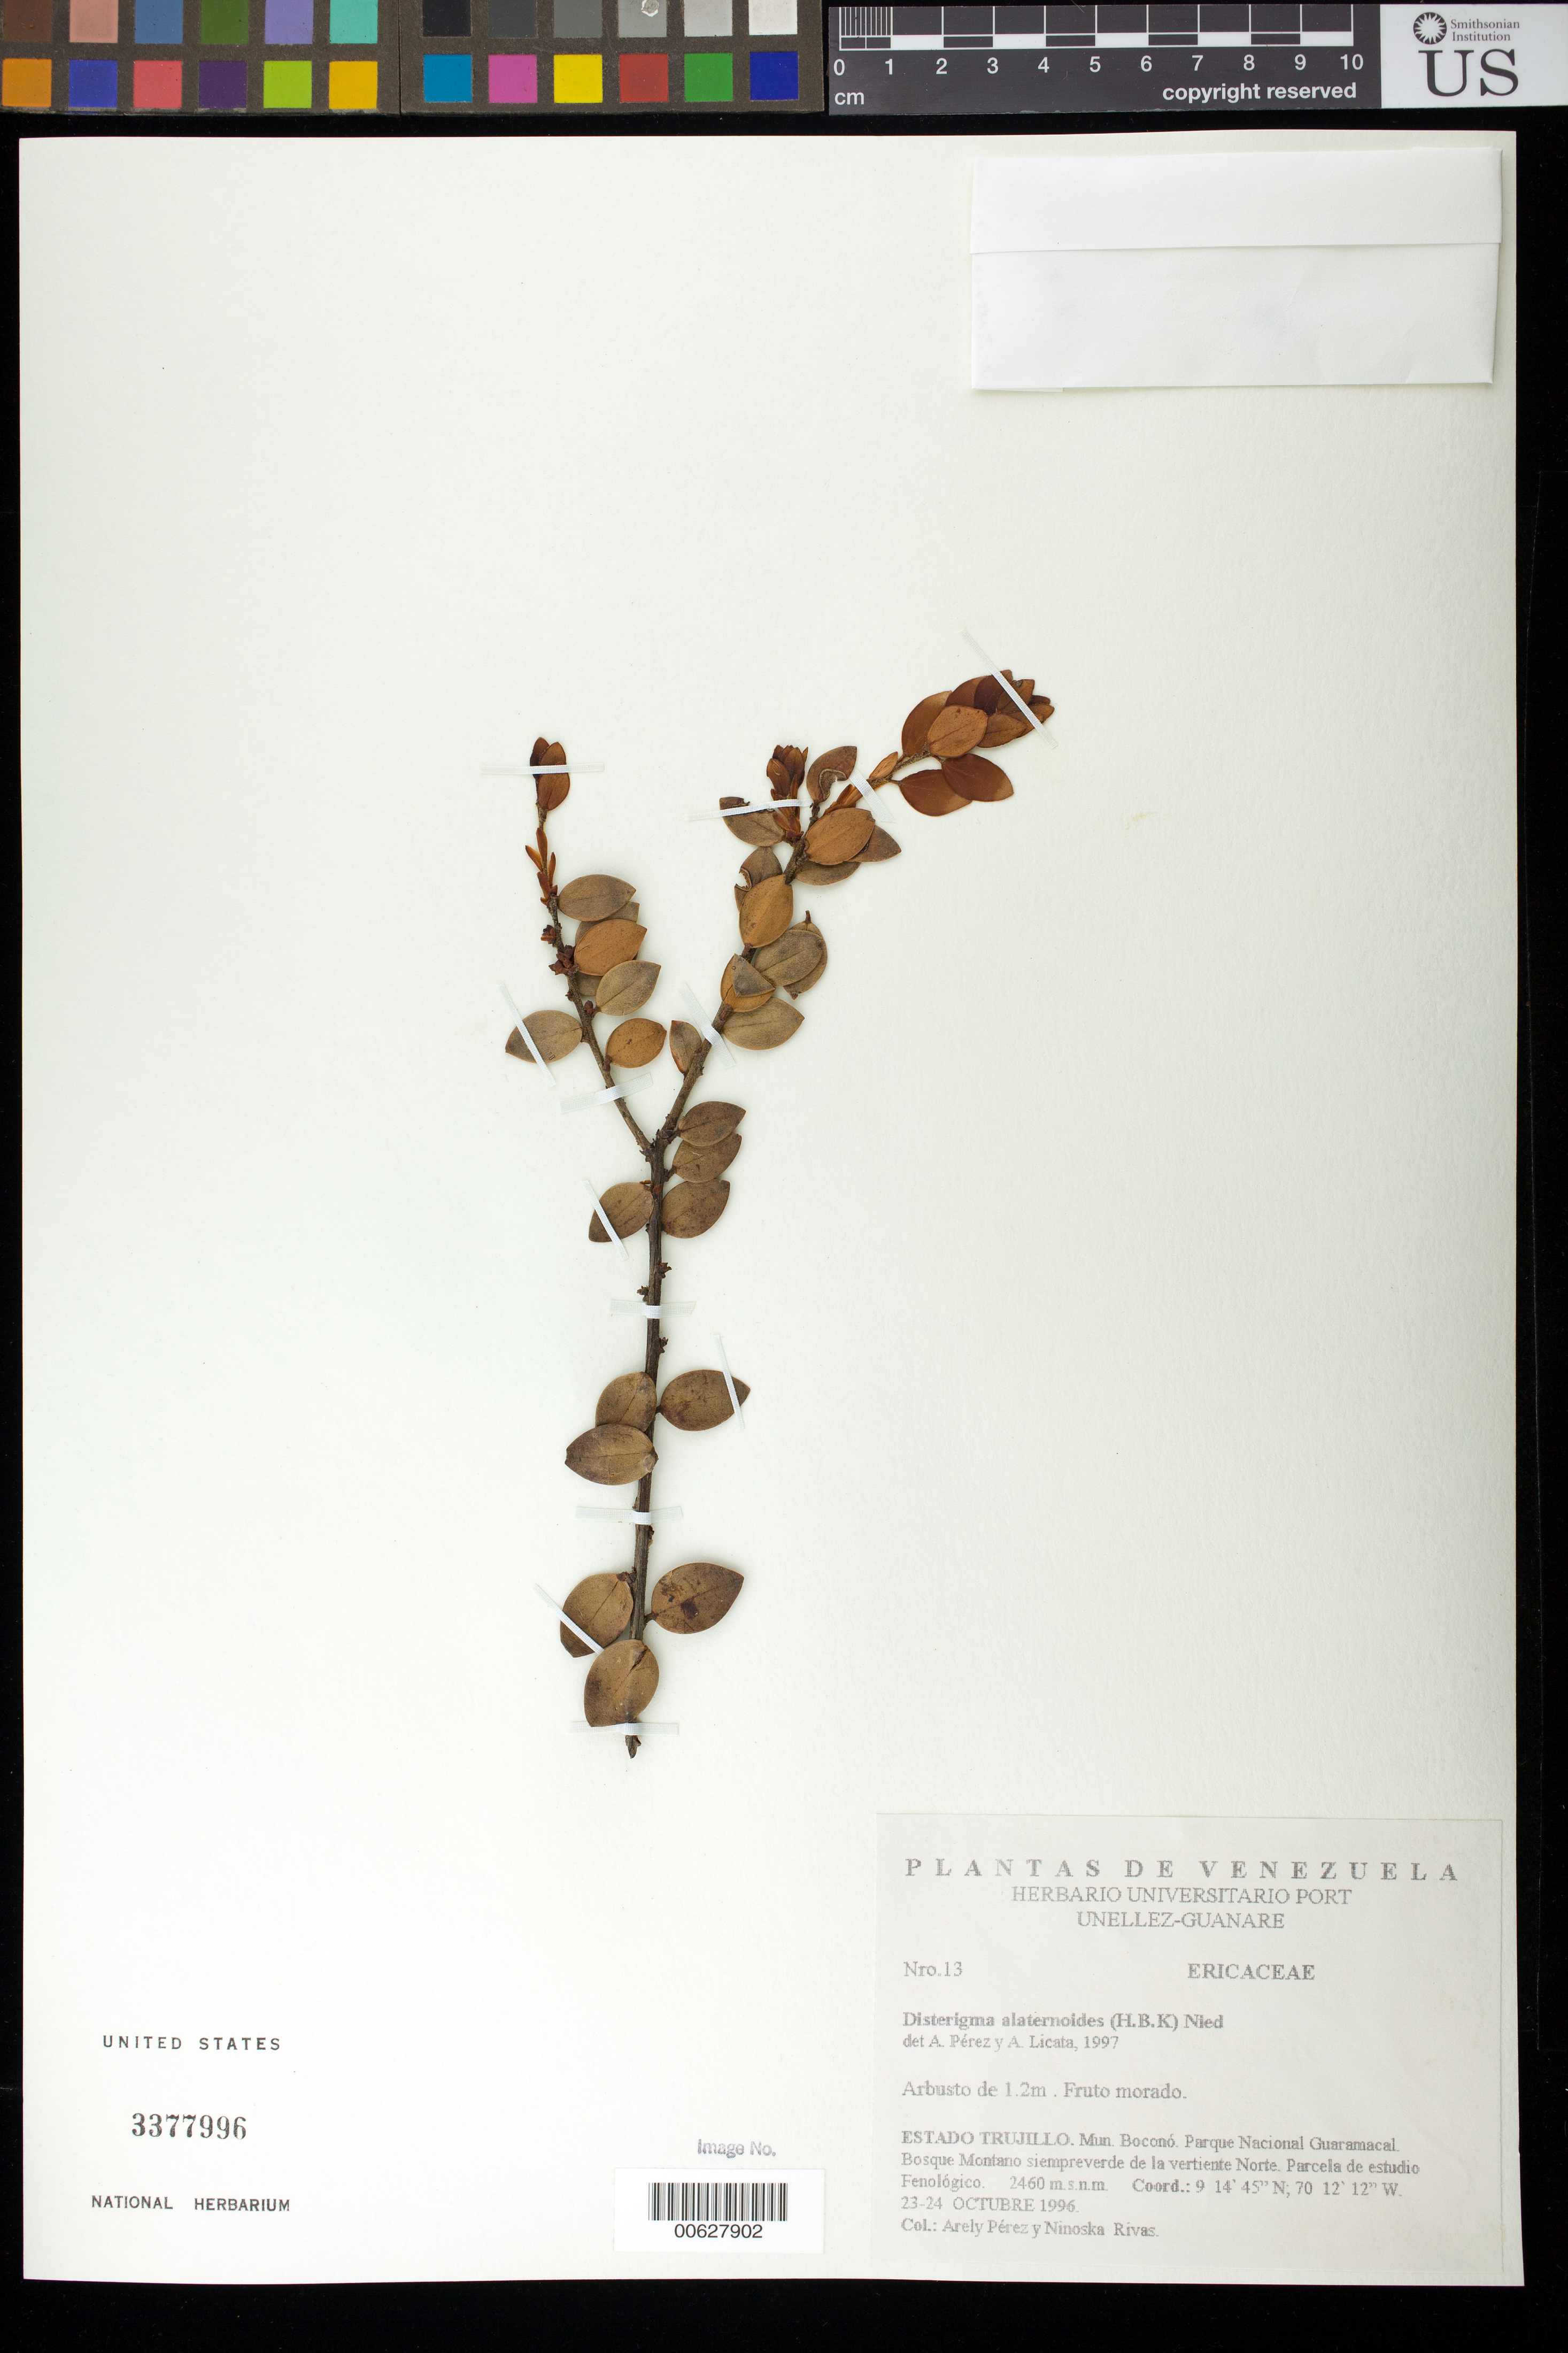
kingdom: Plantae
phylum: Tracheophyta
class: Magnoliopsida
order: Ericales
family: Ericaceae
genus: Disterigma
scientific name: Disterigma alaternoides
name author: (Kunth) Nied.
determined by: Perez, A.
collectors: A. Pérez & N. Rivas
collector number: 13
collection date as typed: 23 Oct 1996 to 24 Oct 1996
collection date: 1996-10-23/1996-10-24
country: Venezuela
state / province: Trujillo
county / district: Boconó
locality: Parque Nacional Guaramacal, Bosque Montano siempreverde de la vertiente Norte, Parcela de estudio Fenológico.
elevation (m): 2460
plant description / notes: PORT, US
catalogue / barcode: US 3377996